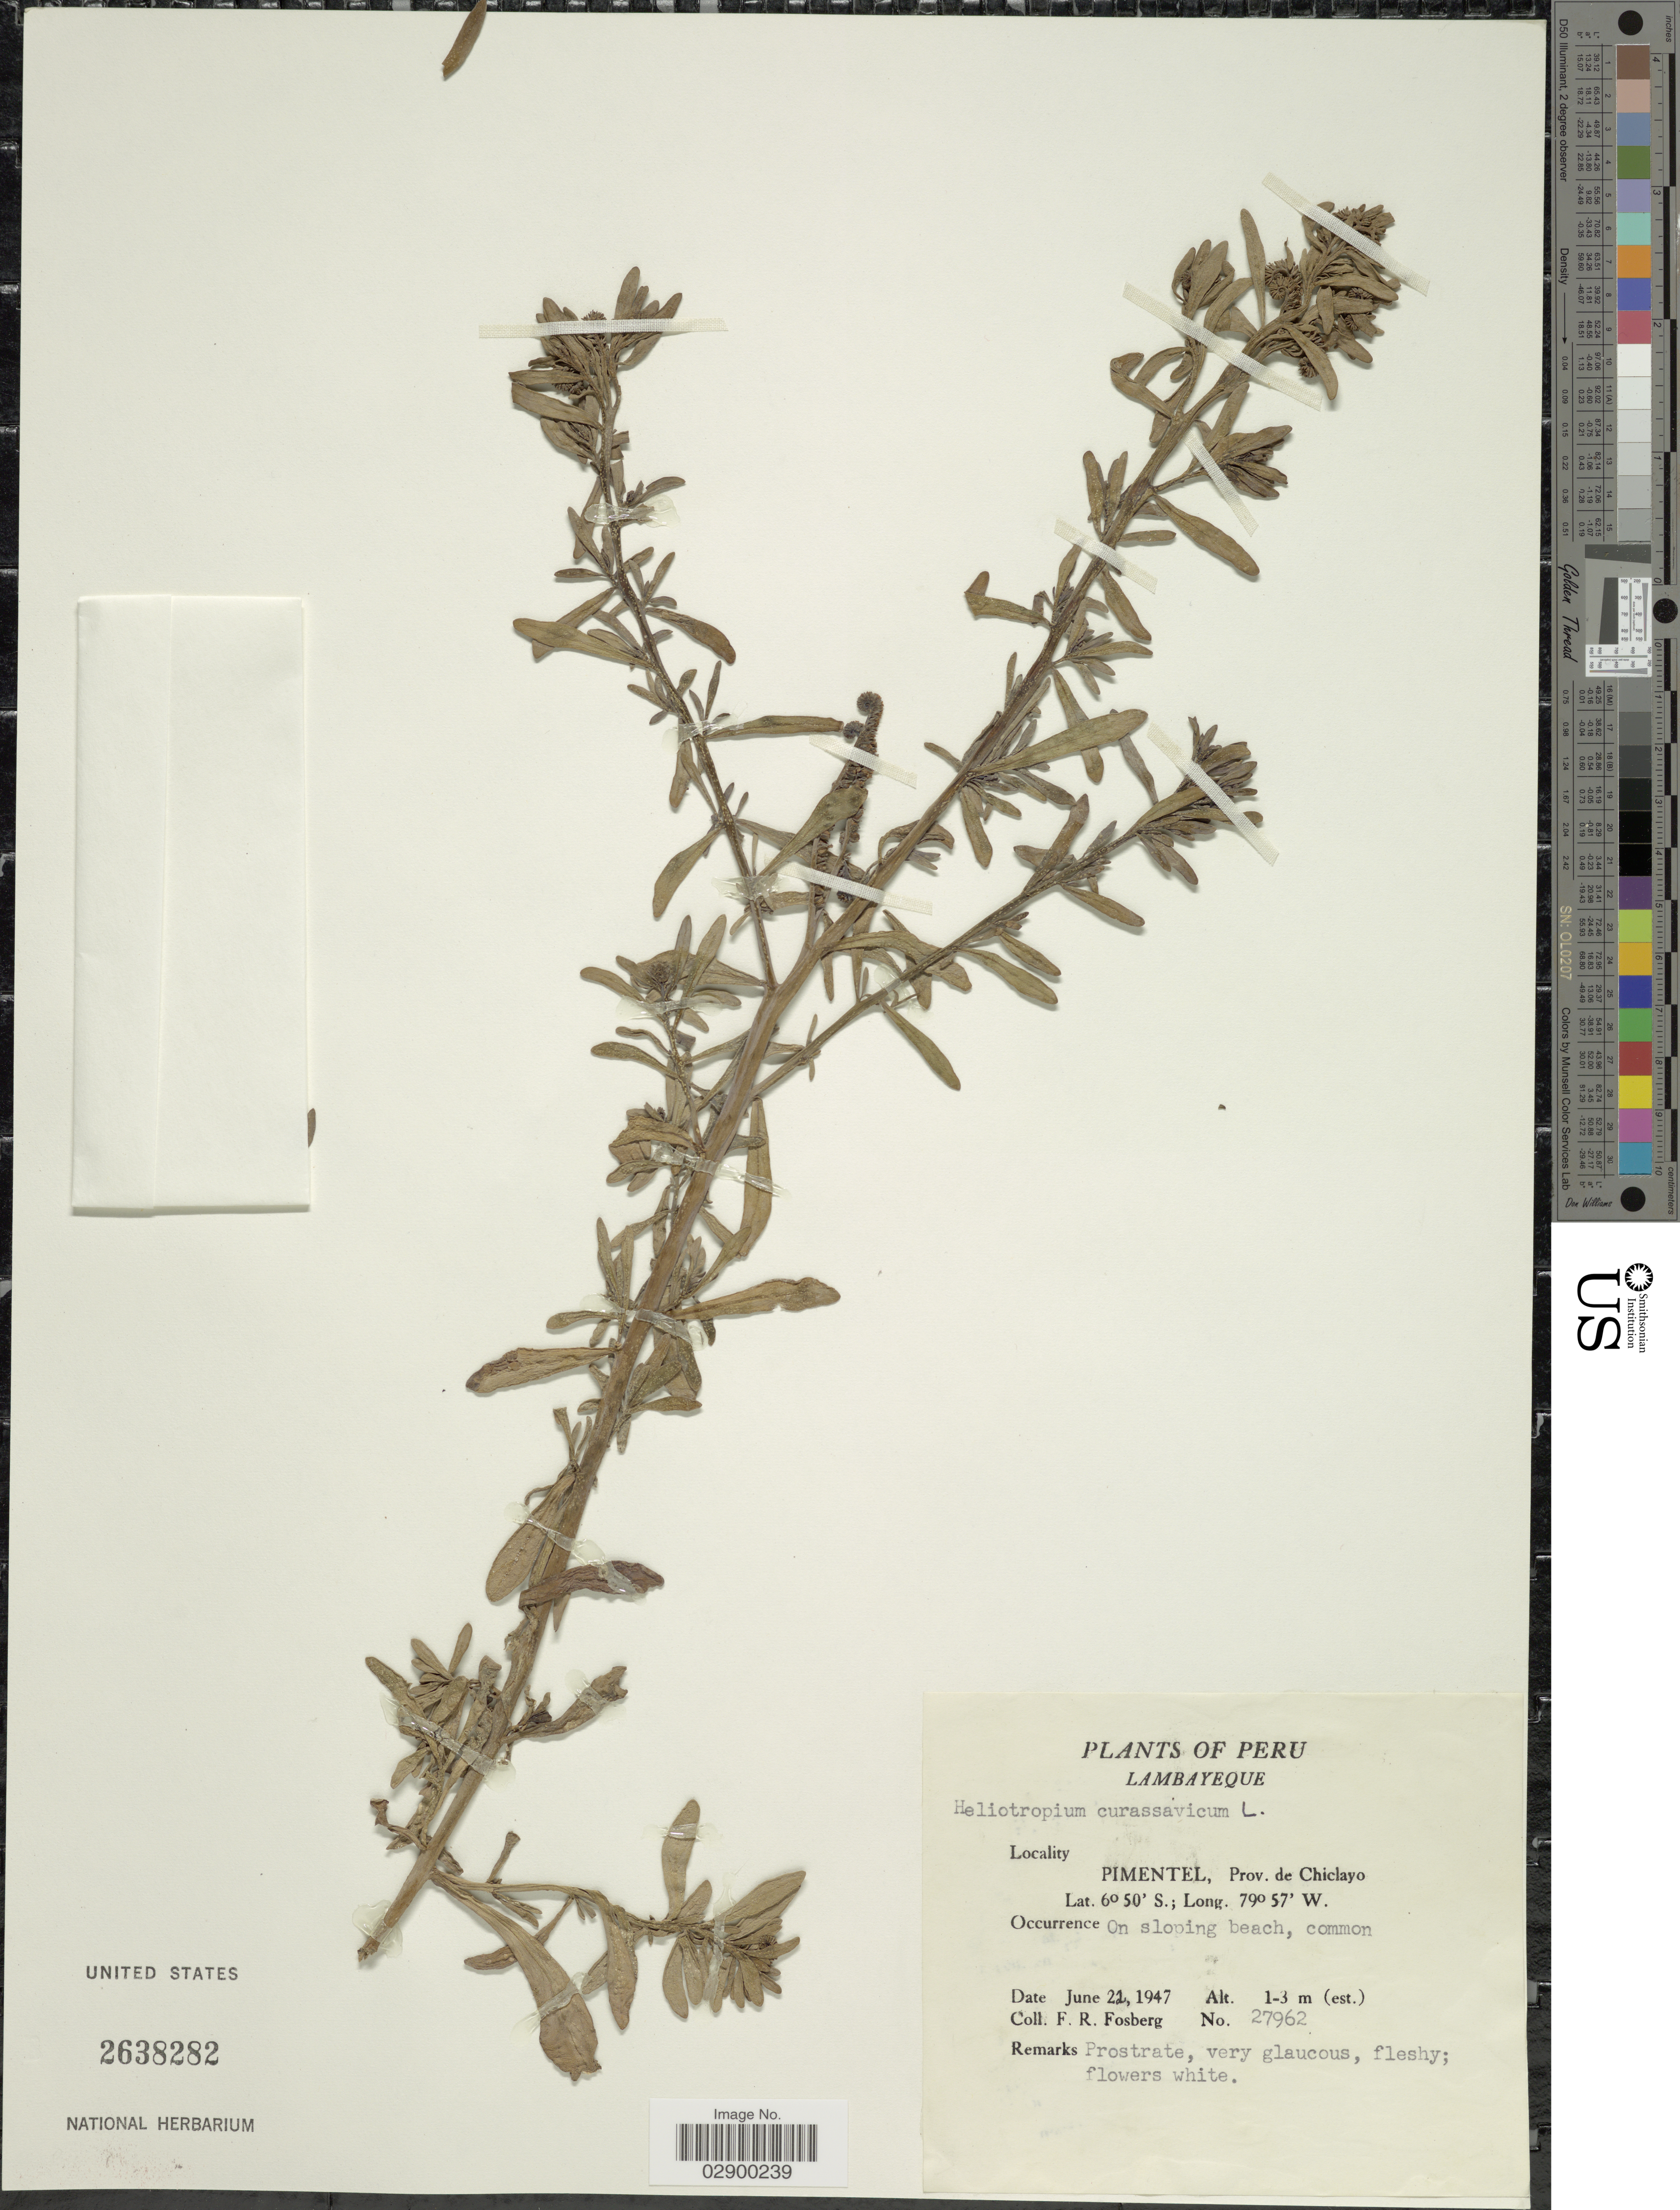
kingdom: Plantae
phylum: Tracheophyta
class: Magnoliopsida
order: Boraginales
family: Heliotropiaceae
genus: Heliotropium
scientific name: Heliotropium curassavicum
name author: L.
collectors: F. R. Fosberg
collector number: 27962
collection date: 1947-06-21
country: Peru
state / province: Lambayeque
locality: Pimentel, Prov. de Chiclayo.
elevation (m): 1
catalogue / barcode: US 2638282